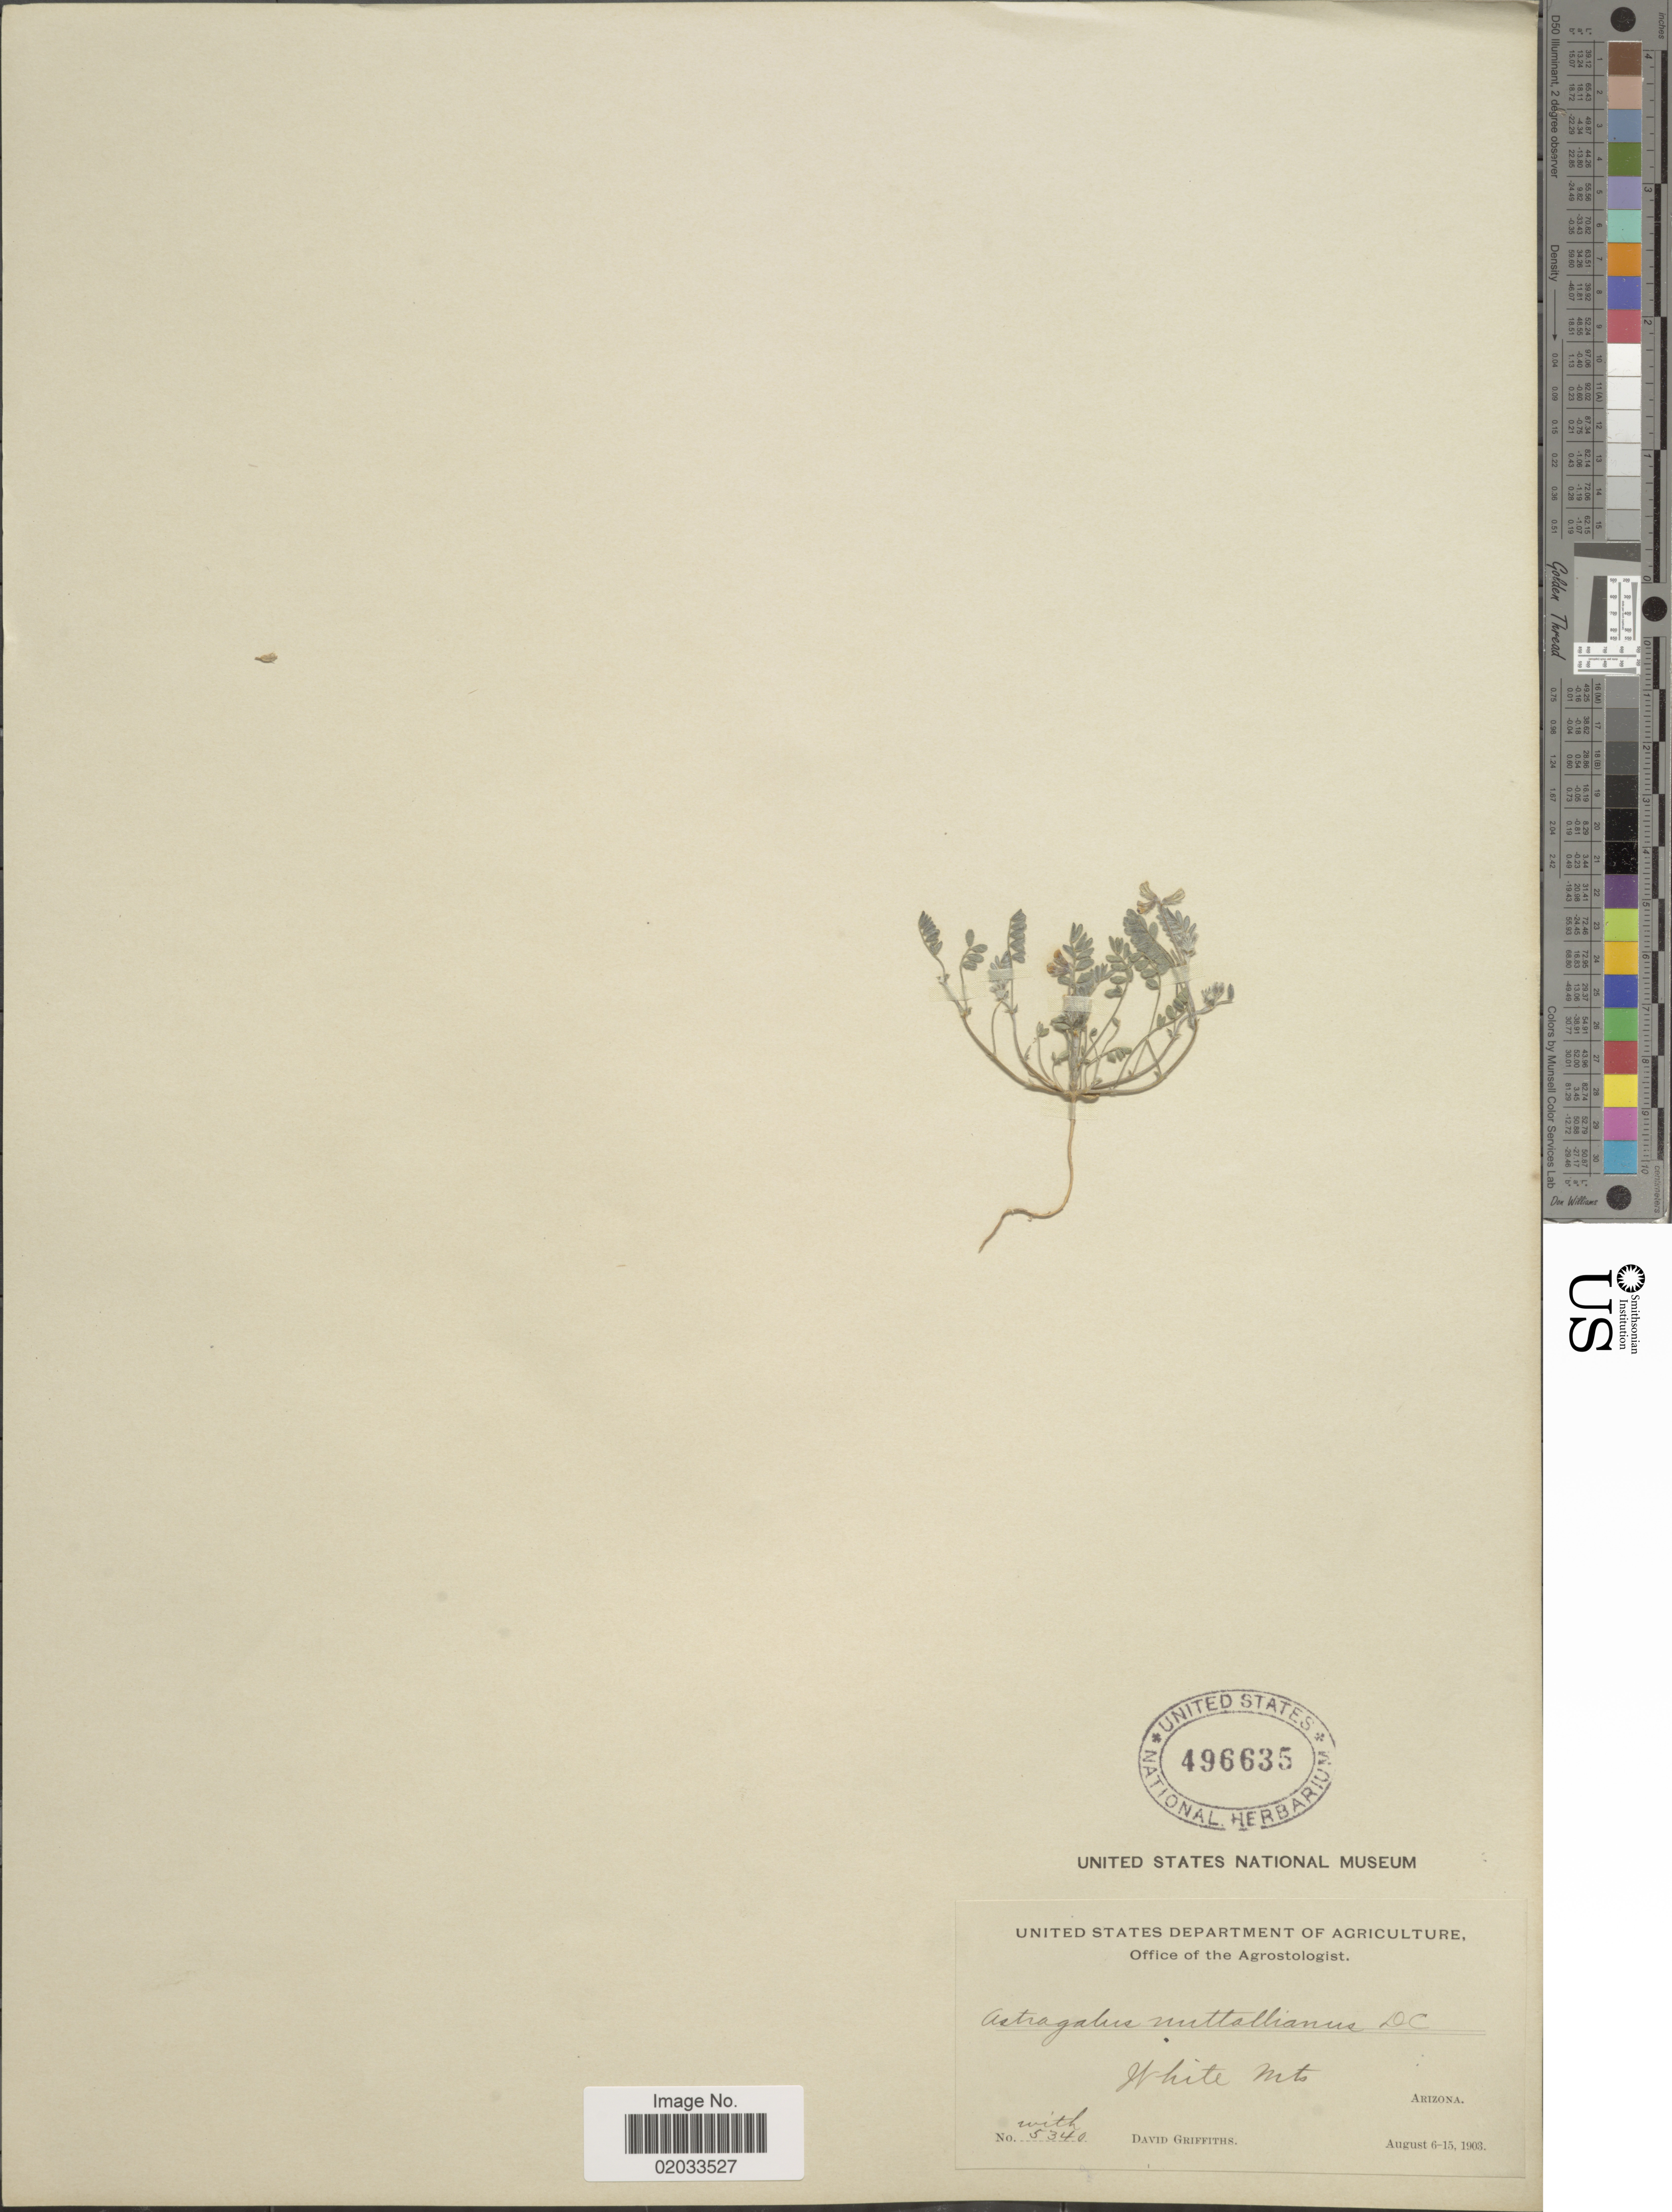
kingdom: Plantae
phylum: Tracheophyta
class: Magnoliopsida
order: Fabales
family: Fabaceae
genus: Astragalus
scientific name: Astragalus emoryanus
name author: (Rydb.) Cory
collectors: D. Griffiths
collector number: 5340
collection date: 1903-08-06/1903-08-15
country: United States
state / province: Arizona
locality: Whit Mts.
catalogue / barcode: US 496635